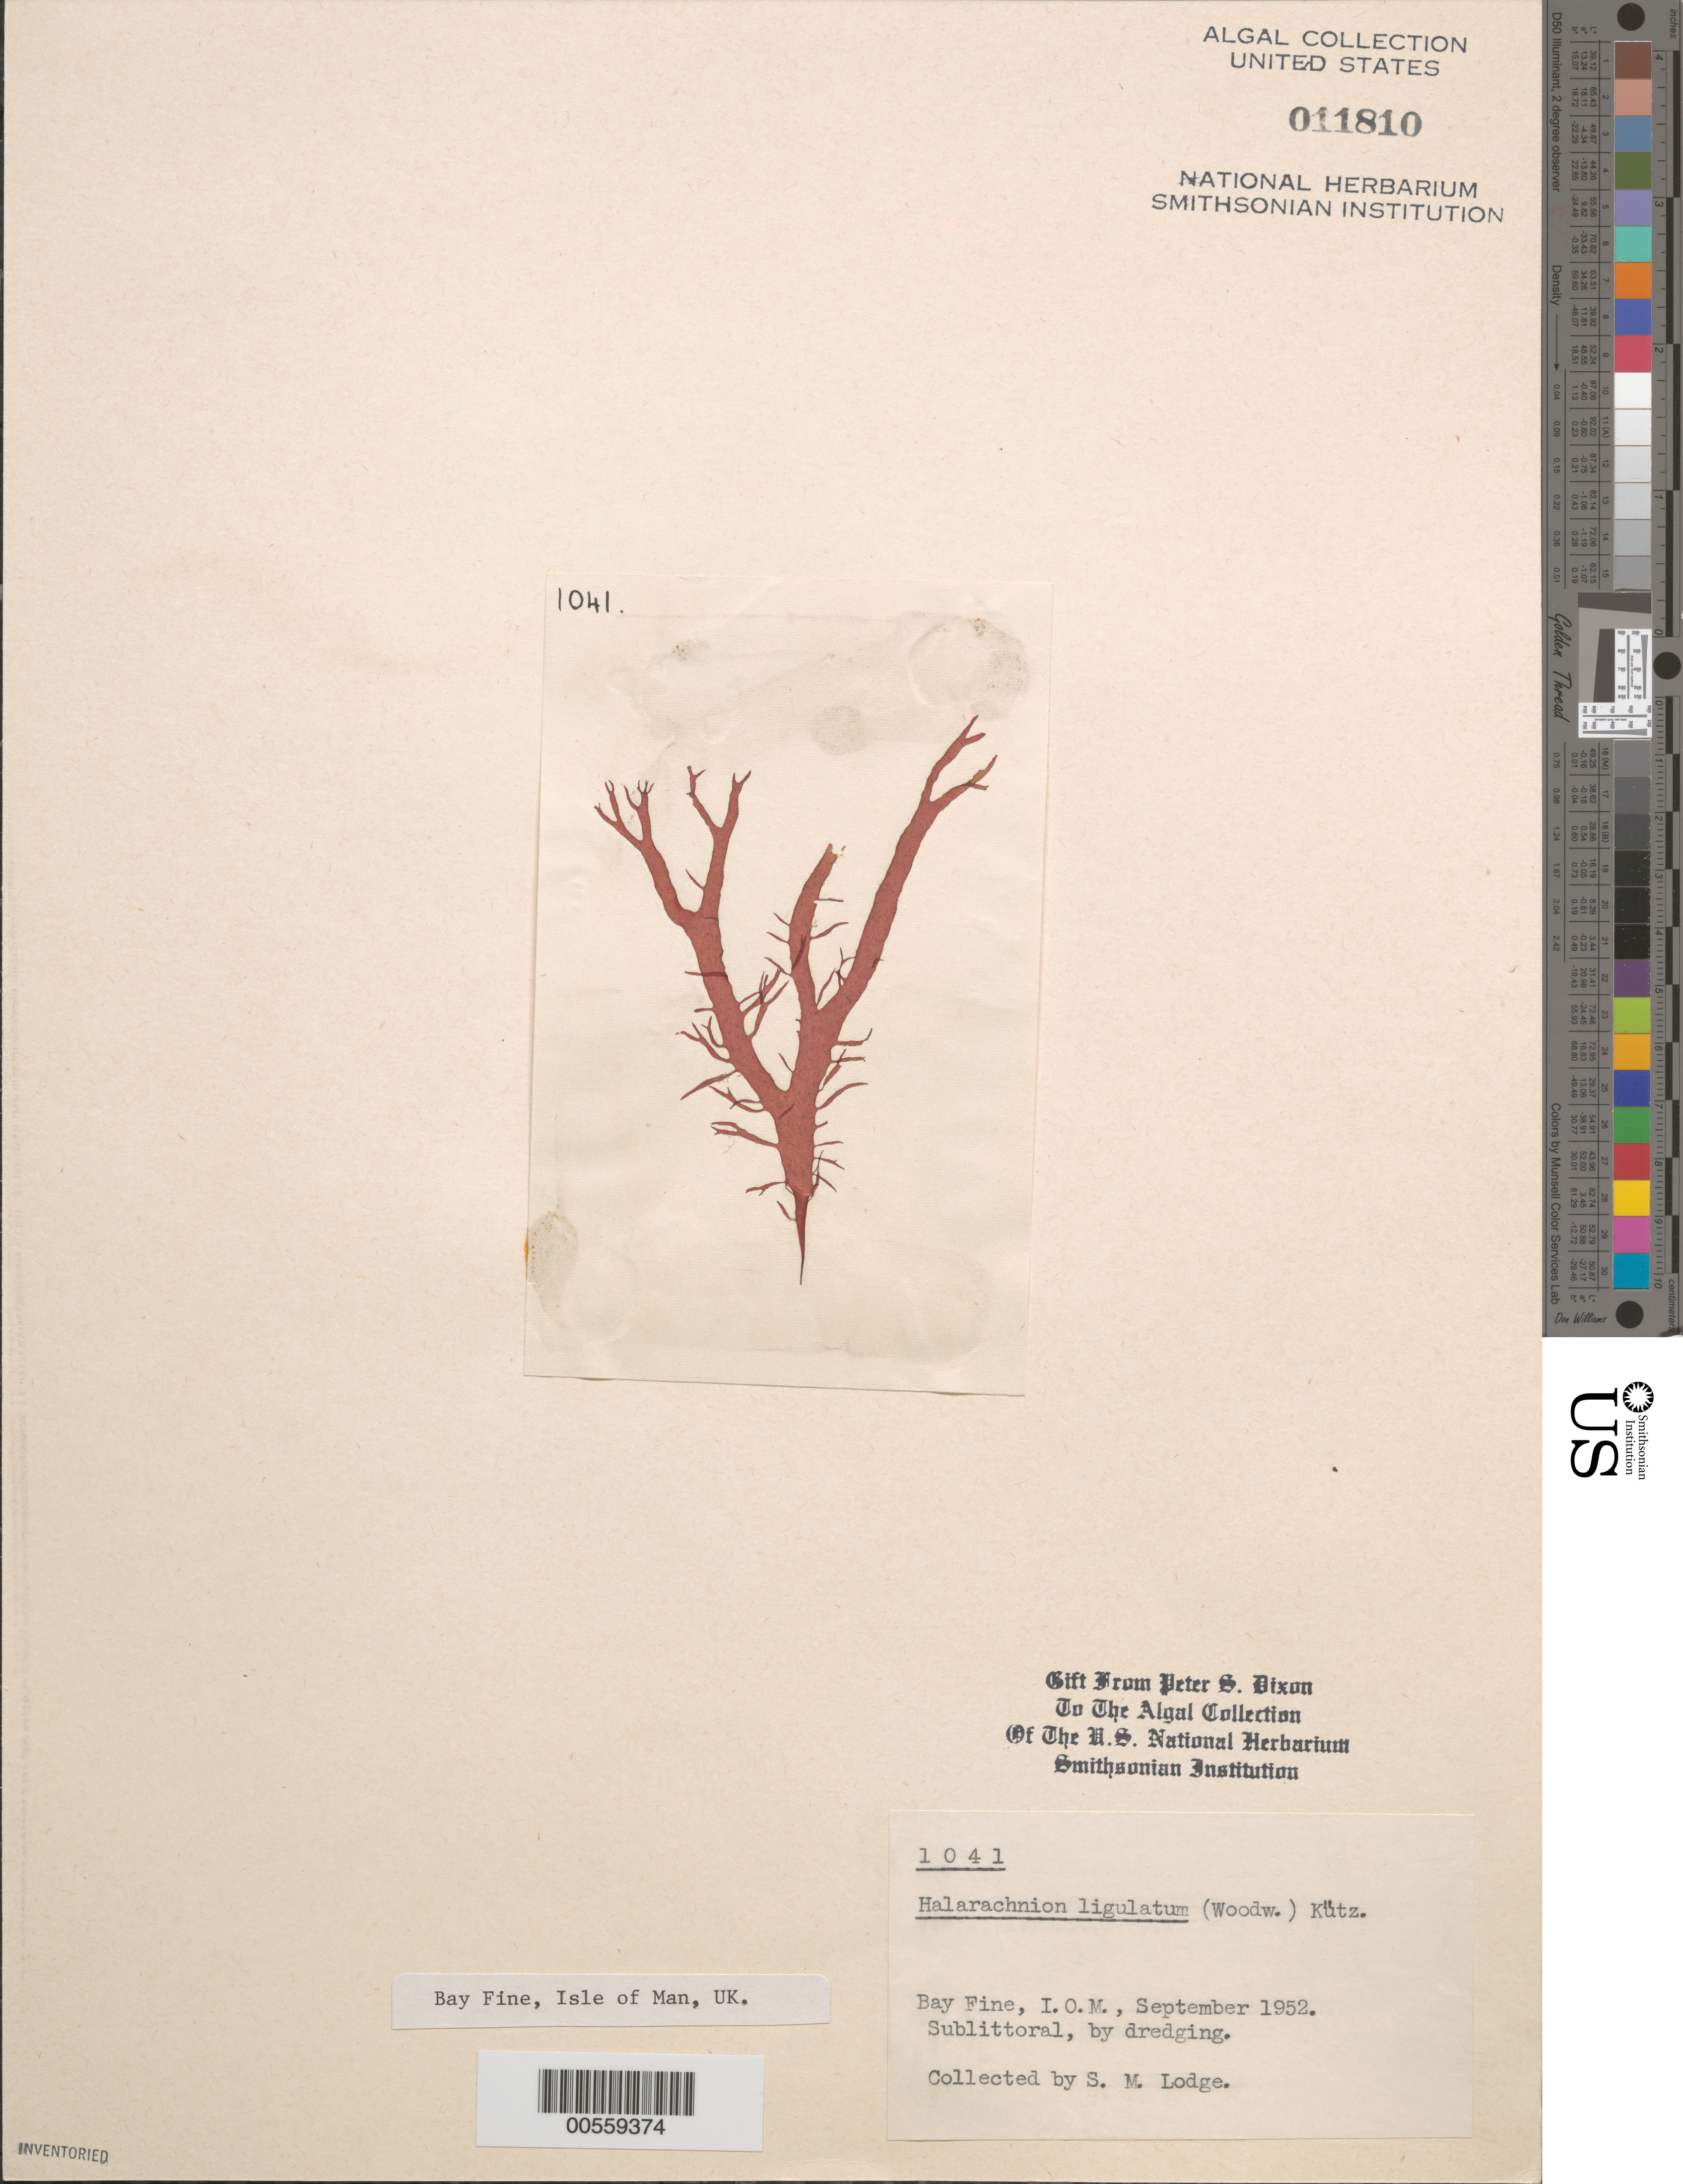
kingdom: Plantae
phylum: Rhodophyta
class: Florideophyceae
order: Gigartinales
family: Furcellariaceae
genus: Halarachnion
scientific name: Halarachnion ligulatum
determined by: Dixon, P. S.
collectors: S. Lodge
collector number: PSD 1041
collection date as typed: Sep 1952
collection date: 1952-09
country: United Kingdom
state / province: England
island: Isle of Man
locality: Bay Fine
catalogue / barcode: US 11810